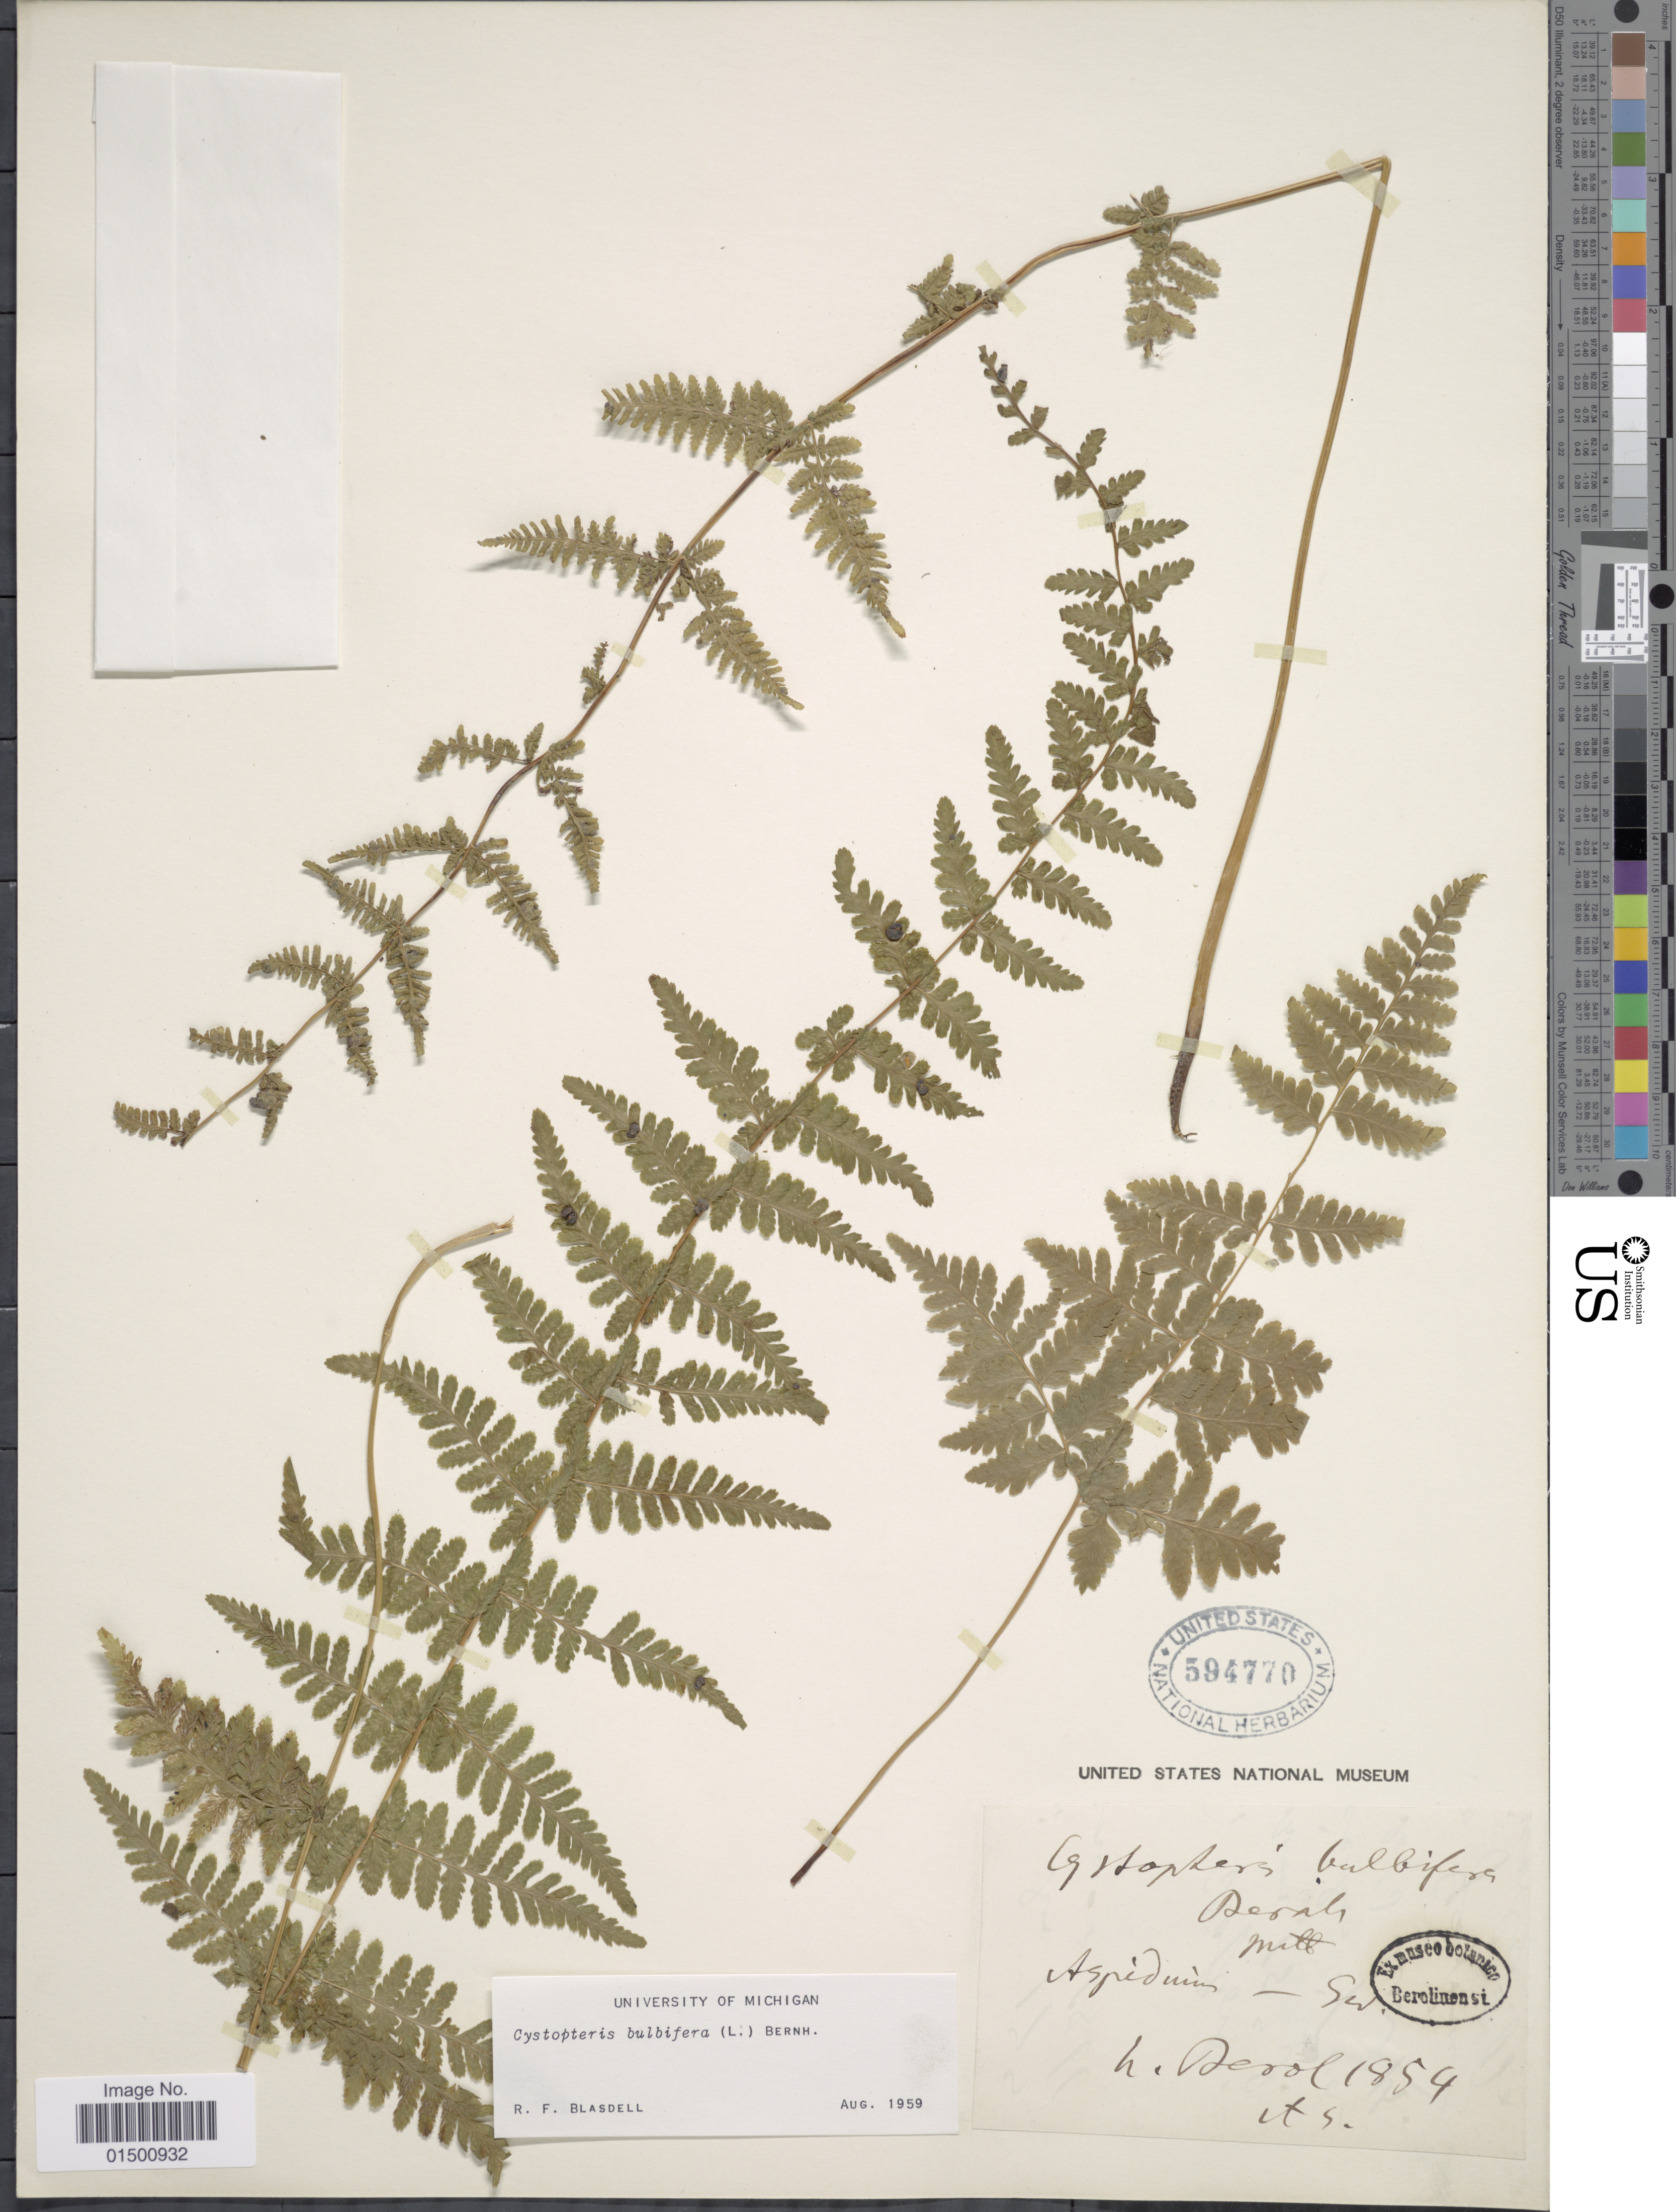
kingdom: Plantae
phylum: Tracheophyta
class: Polypodiopsida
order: Polypodiales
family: Cystopteridaceae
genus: Cystopteris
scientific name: Cystopteris bulbifera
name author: (L.) Bernh.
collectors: ex Museo Botanico Berolinensi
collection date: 1884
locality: H. Derol [interpreted]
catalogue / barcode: US 594770